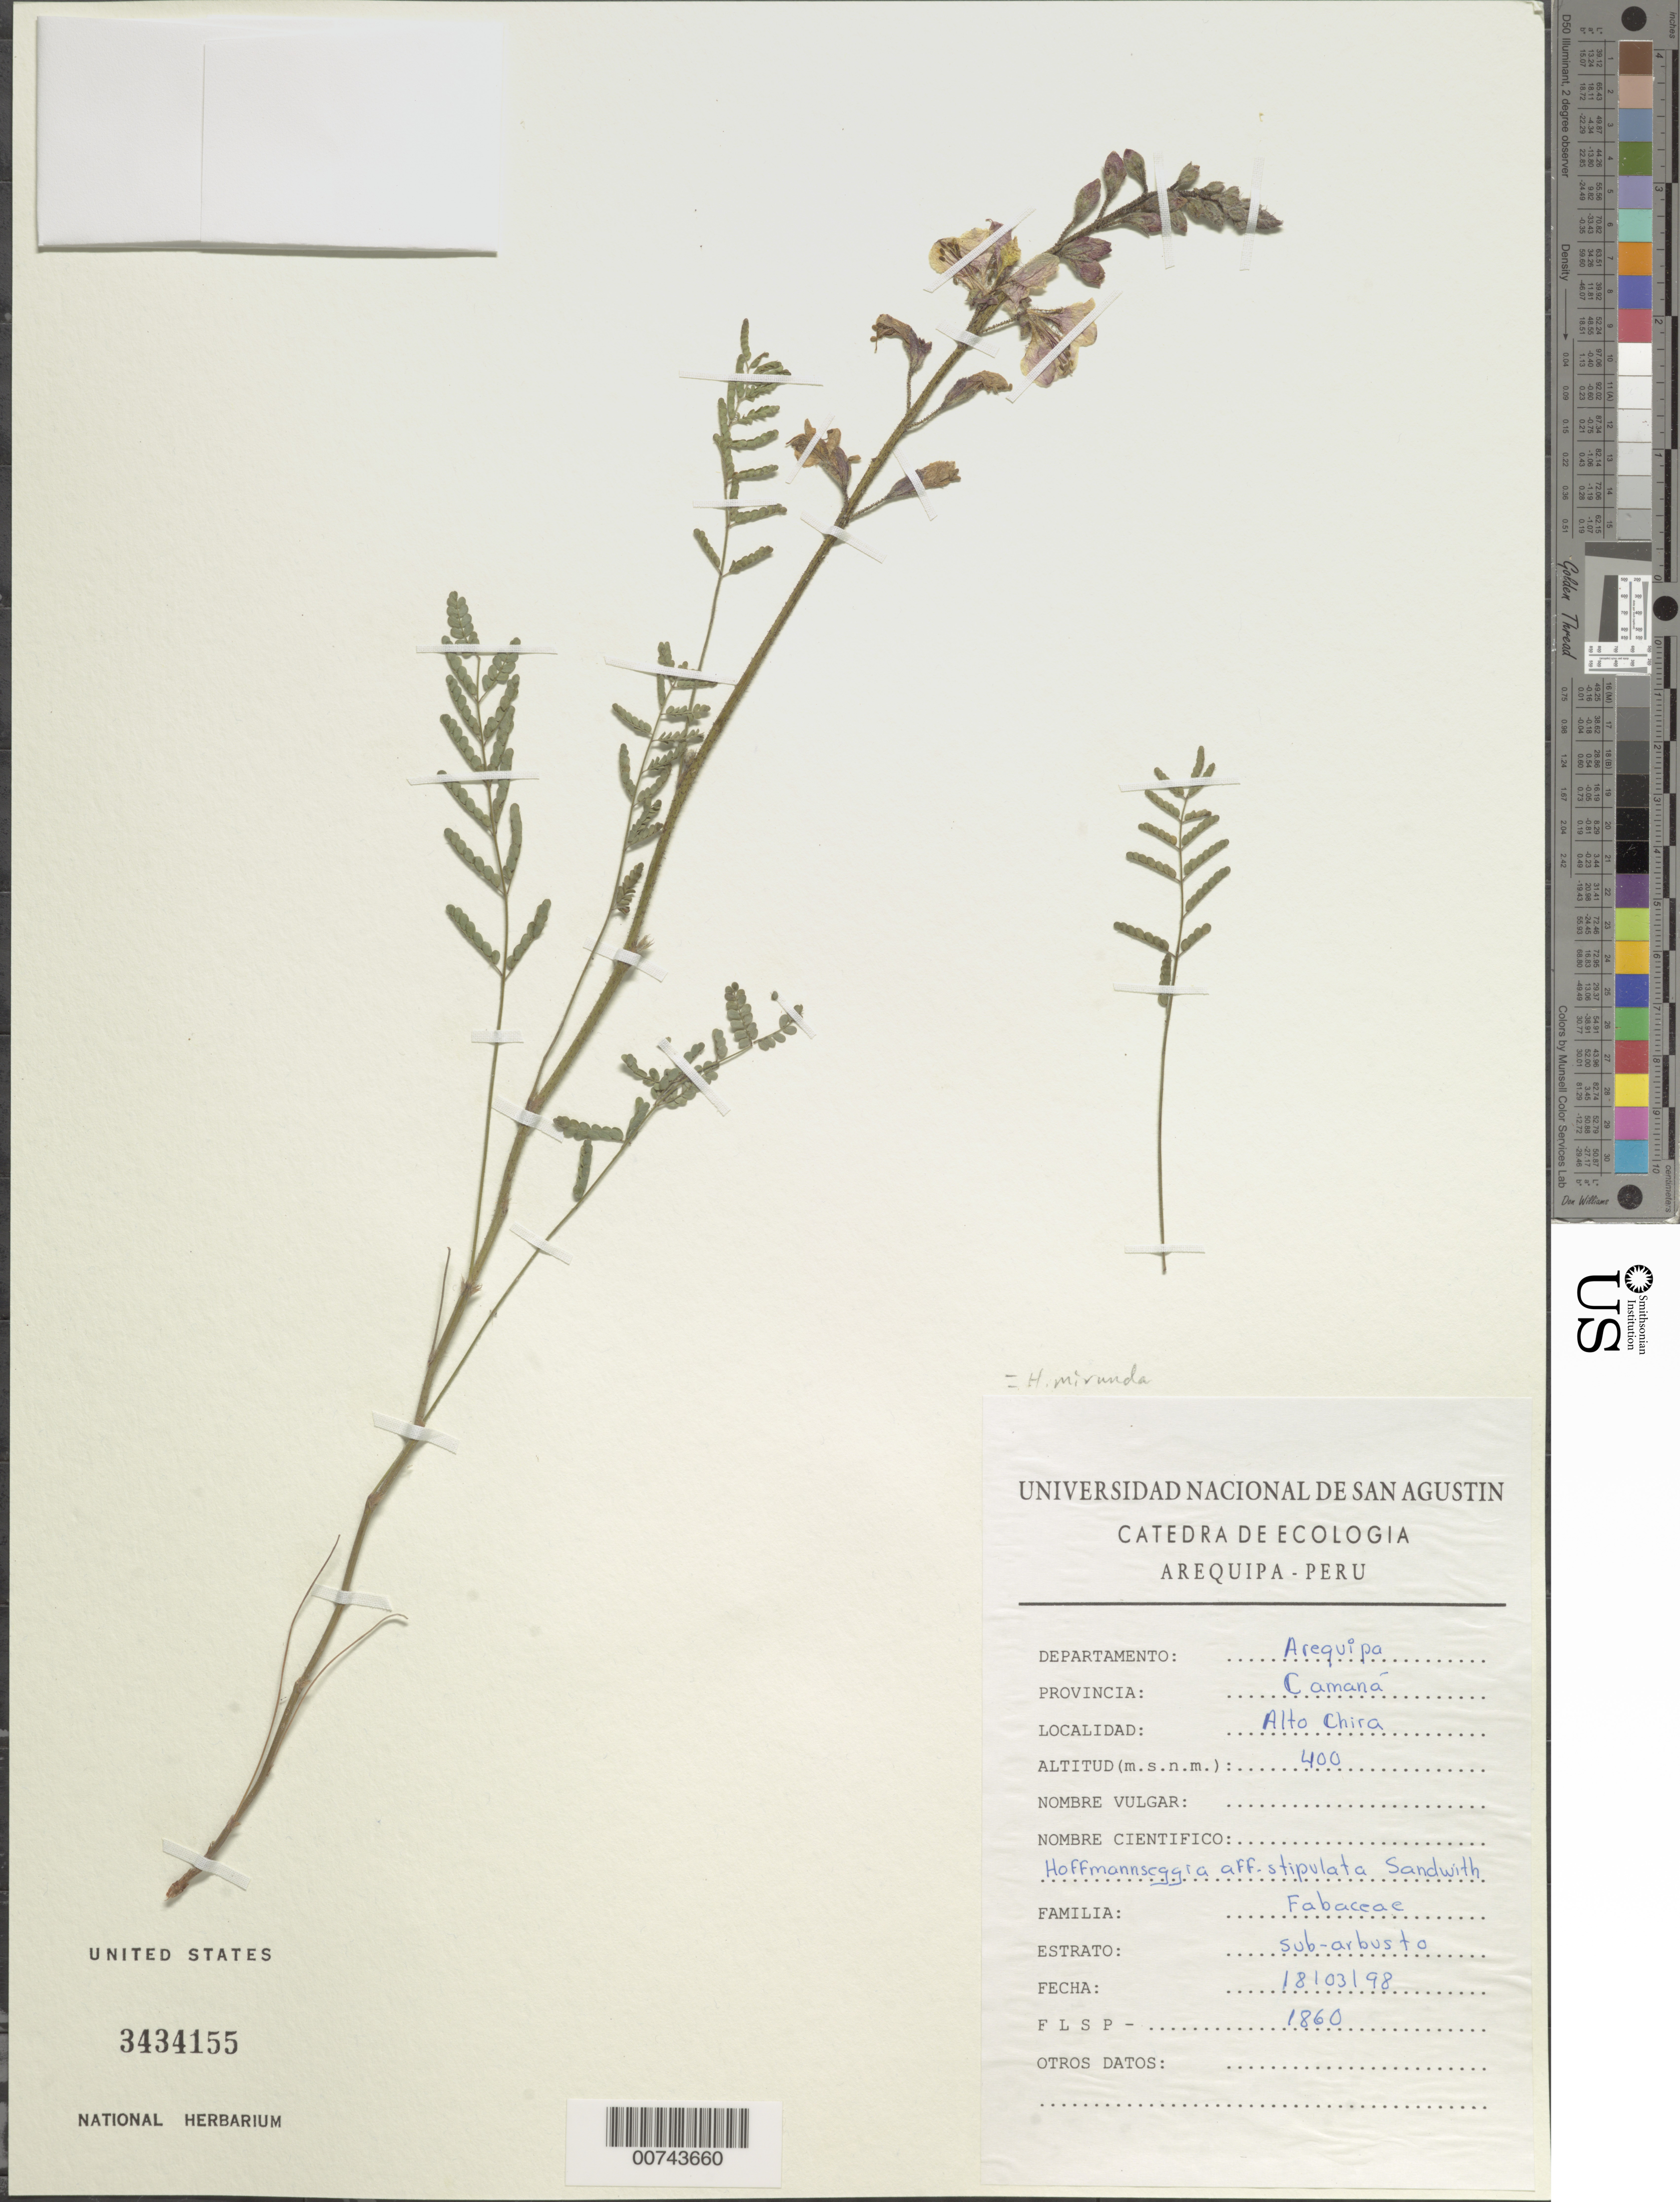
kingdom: Plantae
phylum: Tracheophyta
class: Magnoliopsida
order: Fabales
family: Fabaceae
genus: Hoffmannseggia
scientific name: Hoffmannseggia miranda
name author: (Sandwith) Sandwith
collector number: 1860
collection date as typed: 18 Mar 1998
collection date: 1998-03-18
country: Peru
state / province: Arequipa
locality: Camaná, Alto Chira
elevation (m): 900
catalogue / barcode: US 3434155